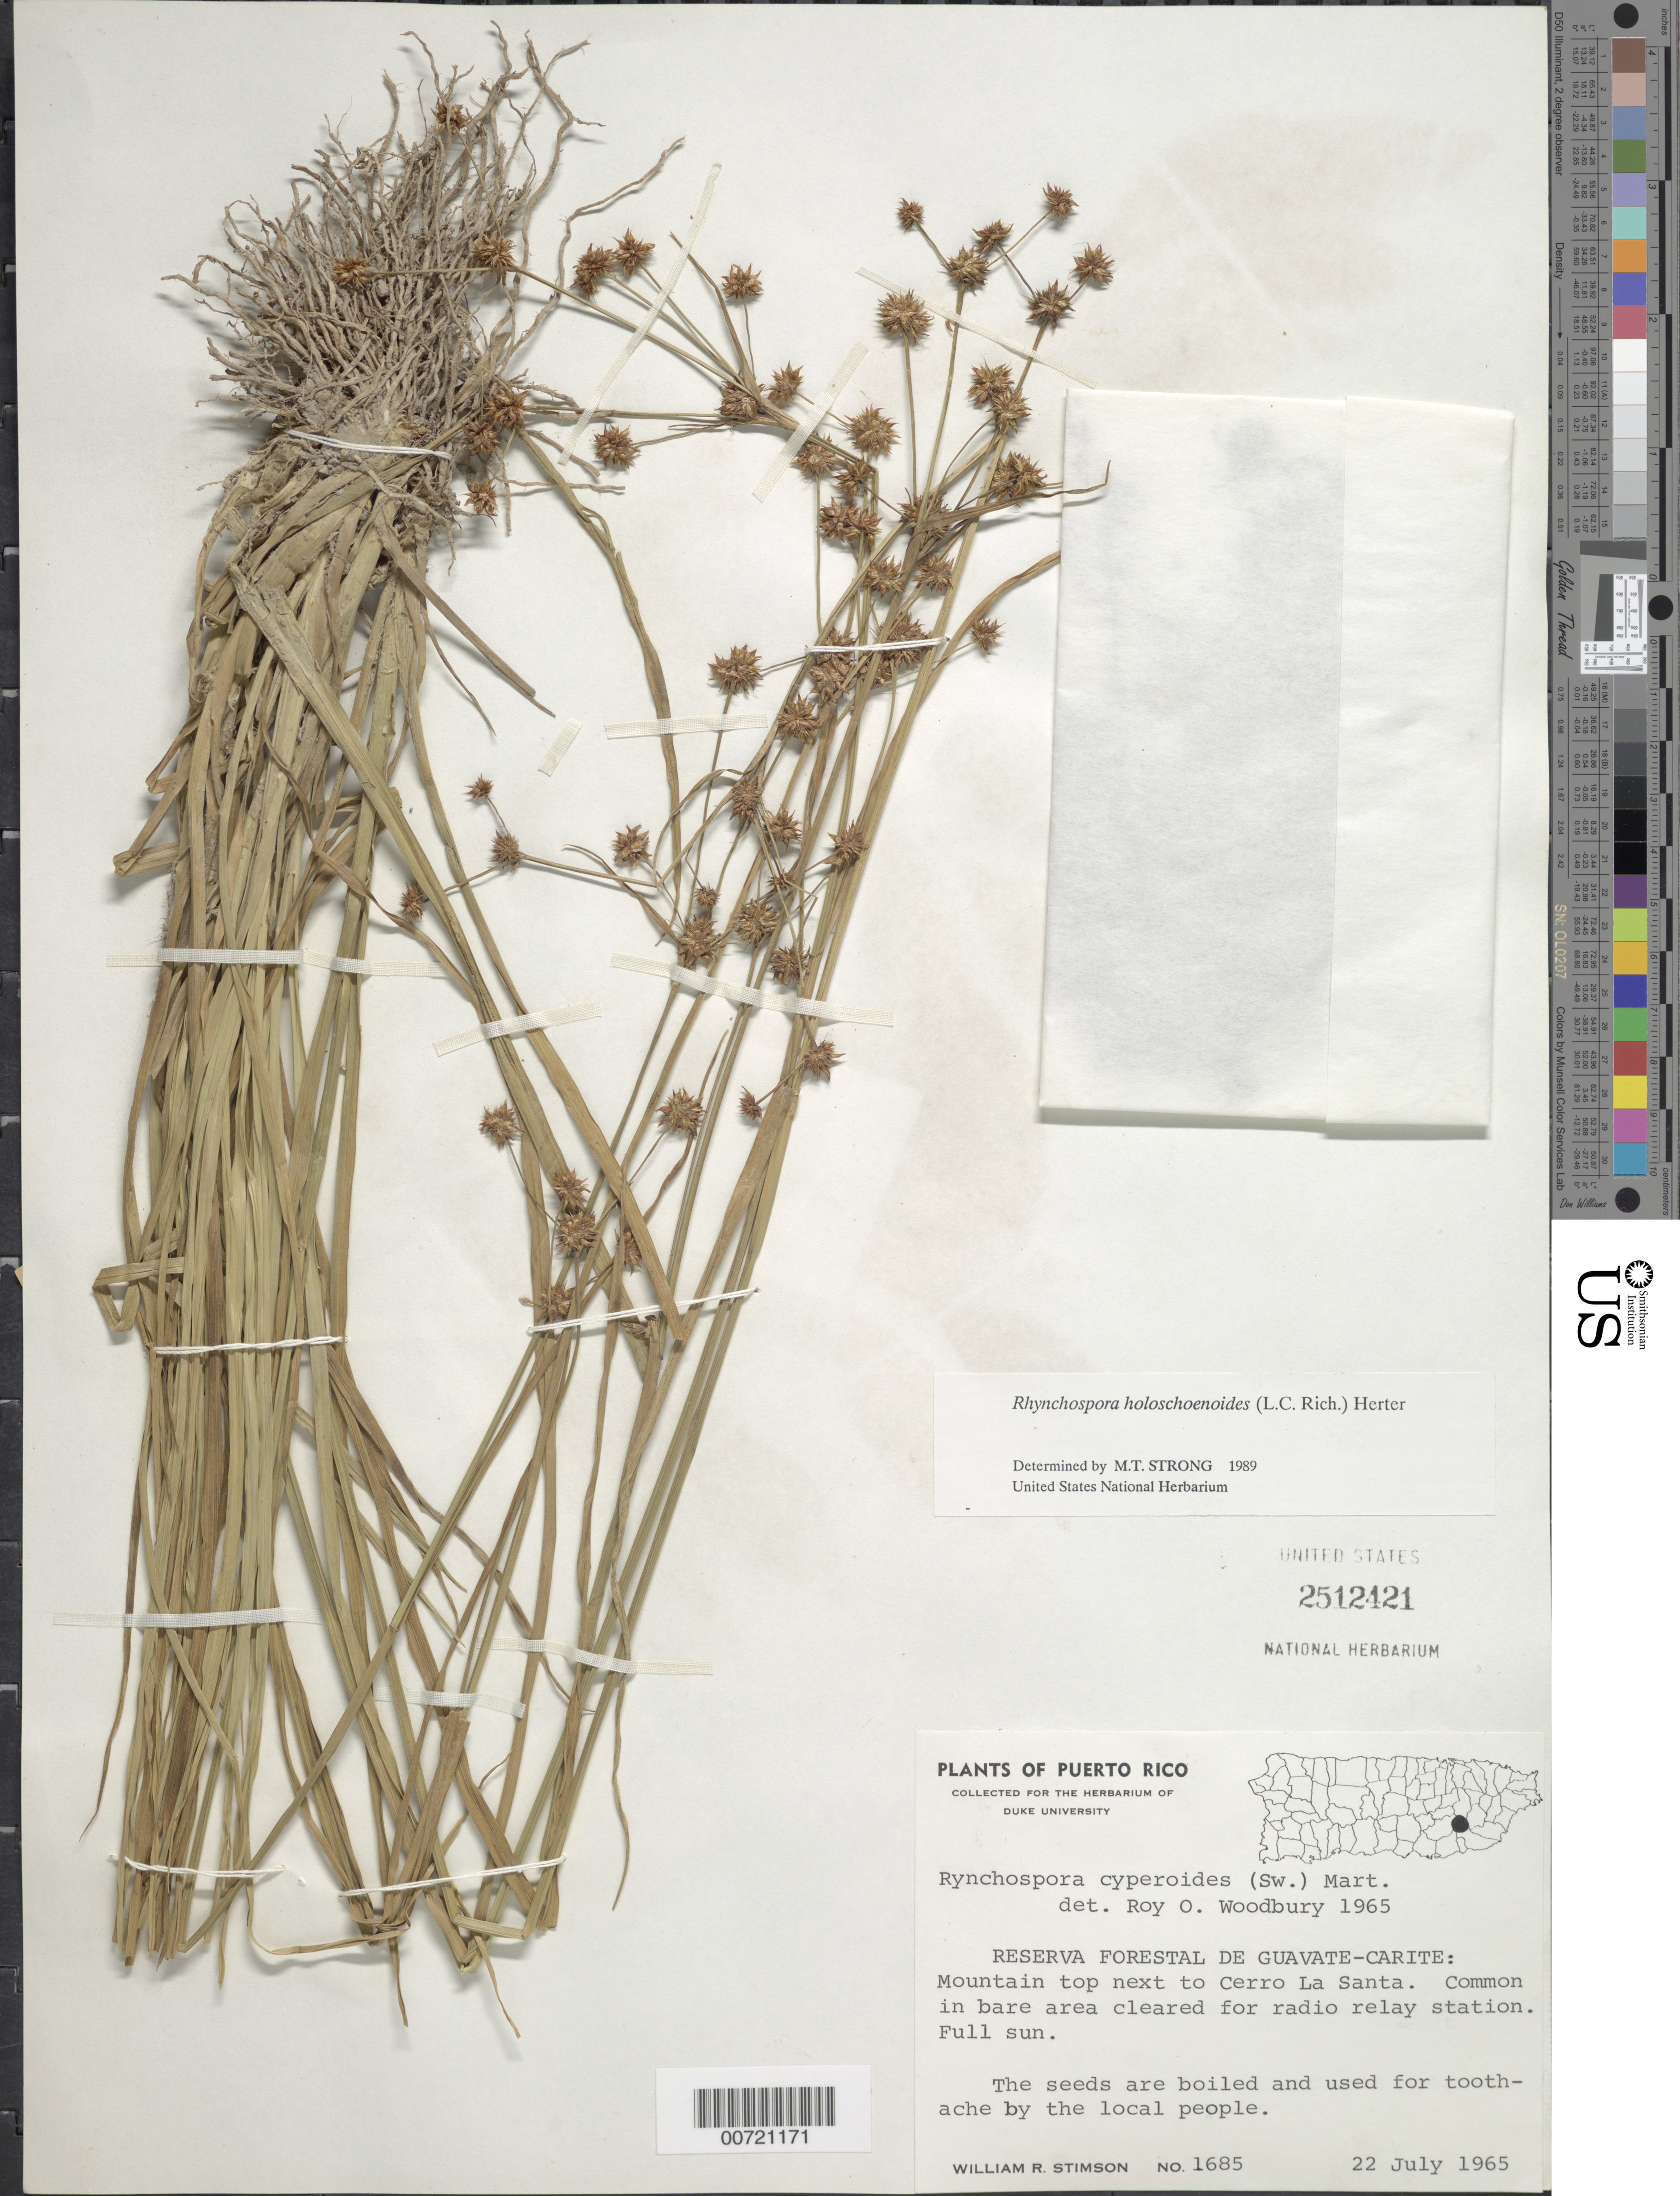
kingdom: Plantae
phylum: Tracheophyta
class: Liliopsida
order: Poales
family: Cyperaceae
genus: Rhynchospora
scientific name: Rhynchospora holoschoenoides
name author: (Rich.) Herter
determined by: Strong, M. T., (US), Smithsonian Institution - National Museum of Natural History (UNITED STATES)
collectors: W. R. Stimson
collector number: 1685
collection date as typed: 22 Jul 1965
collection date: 1965-07-22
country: Puerto Rico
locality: Reserva Forestal de Guavate-Carite: mountain top next to Cerro La Santa.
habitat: In bare area cleared for radio relay station; full sun.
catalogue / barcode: US 2512421